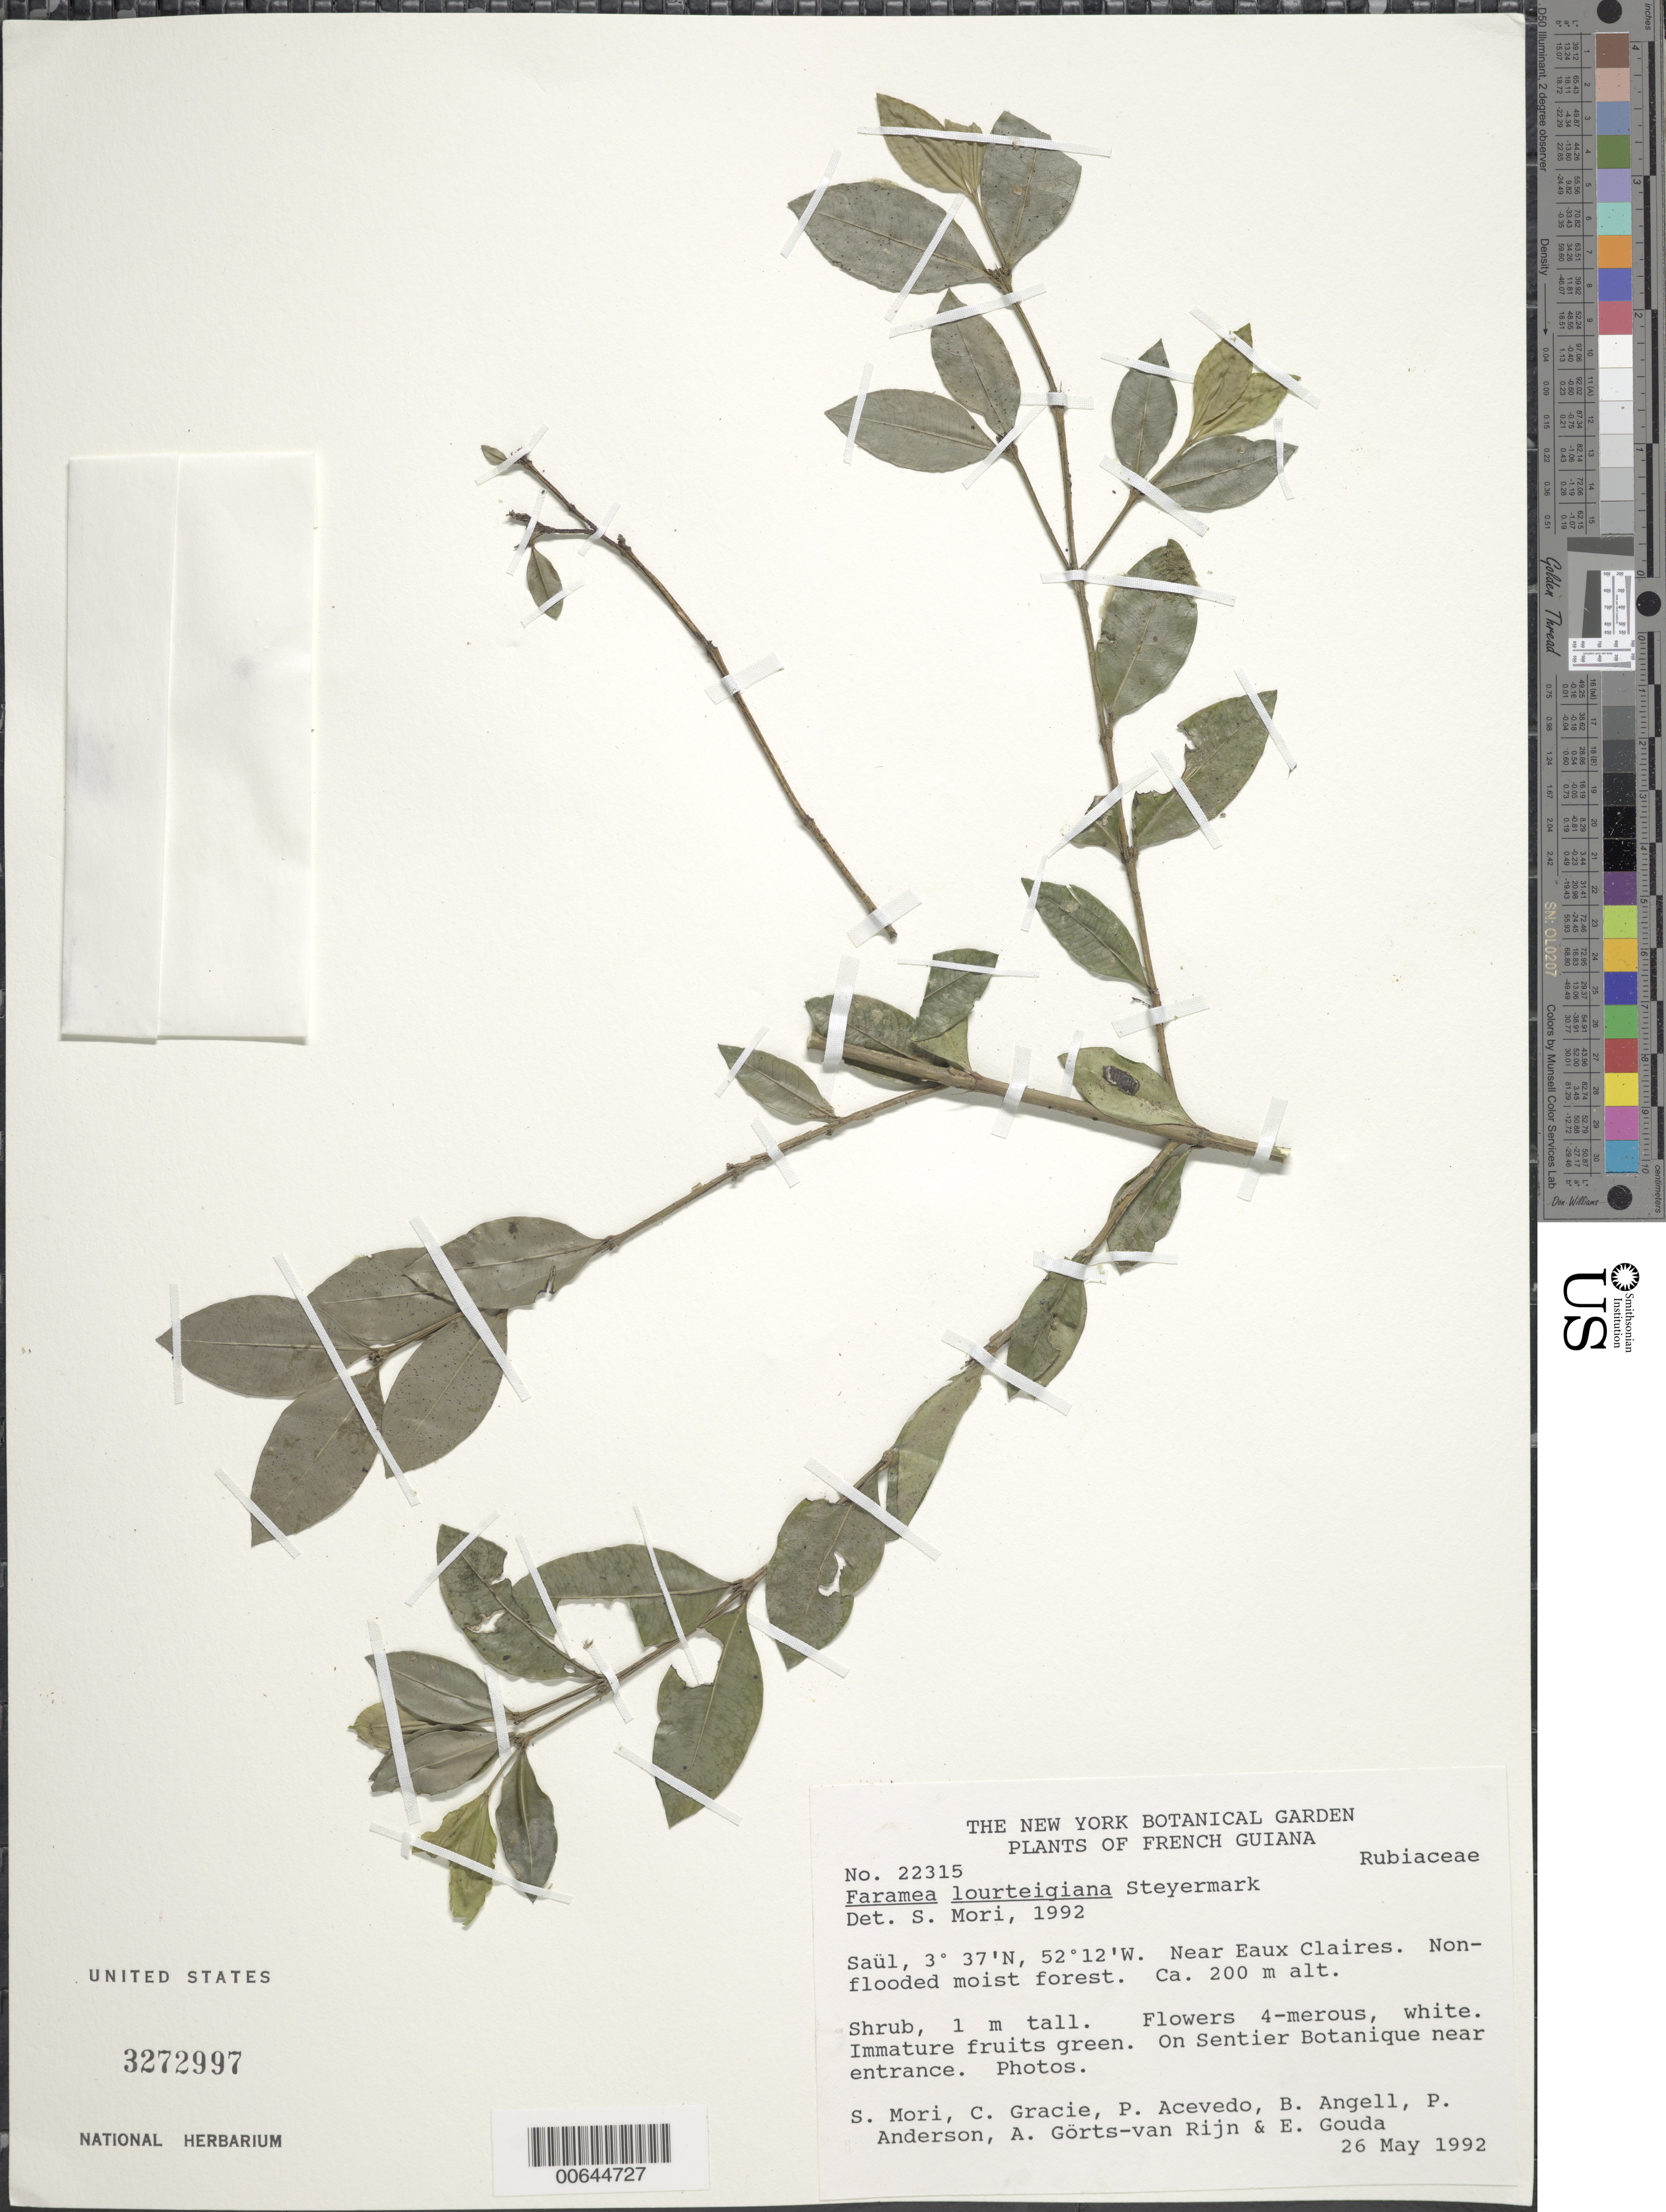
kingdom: Plantae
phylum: Tracheophyta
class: Magnoliopsida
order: Gentianales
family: Rubiaceae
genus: Faramea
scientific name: Faramea lourteigiana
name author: Steyerm.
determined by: Mori, Scott A.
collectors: S. Mori, C. A. Gracie, P. Acevedo-Rodr., Bobbi Angell & P. Anderson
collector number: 22315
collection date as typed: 26-May-92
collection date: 1992-05-26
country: French Guiana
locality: Saül, near Eaux Claires. On Sentier Botanique near entrance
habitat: Non-flooded moist forest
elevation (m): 200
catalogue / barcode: US 3272997